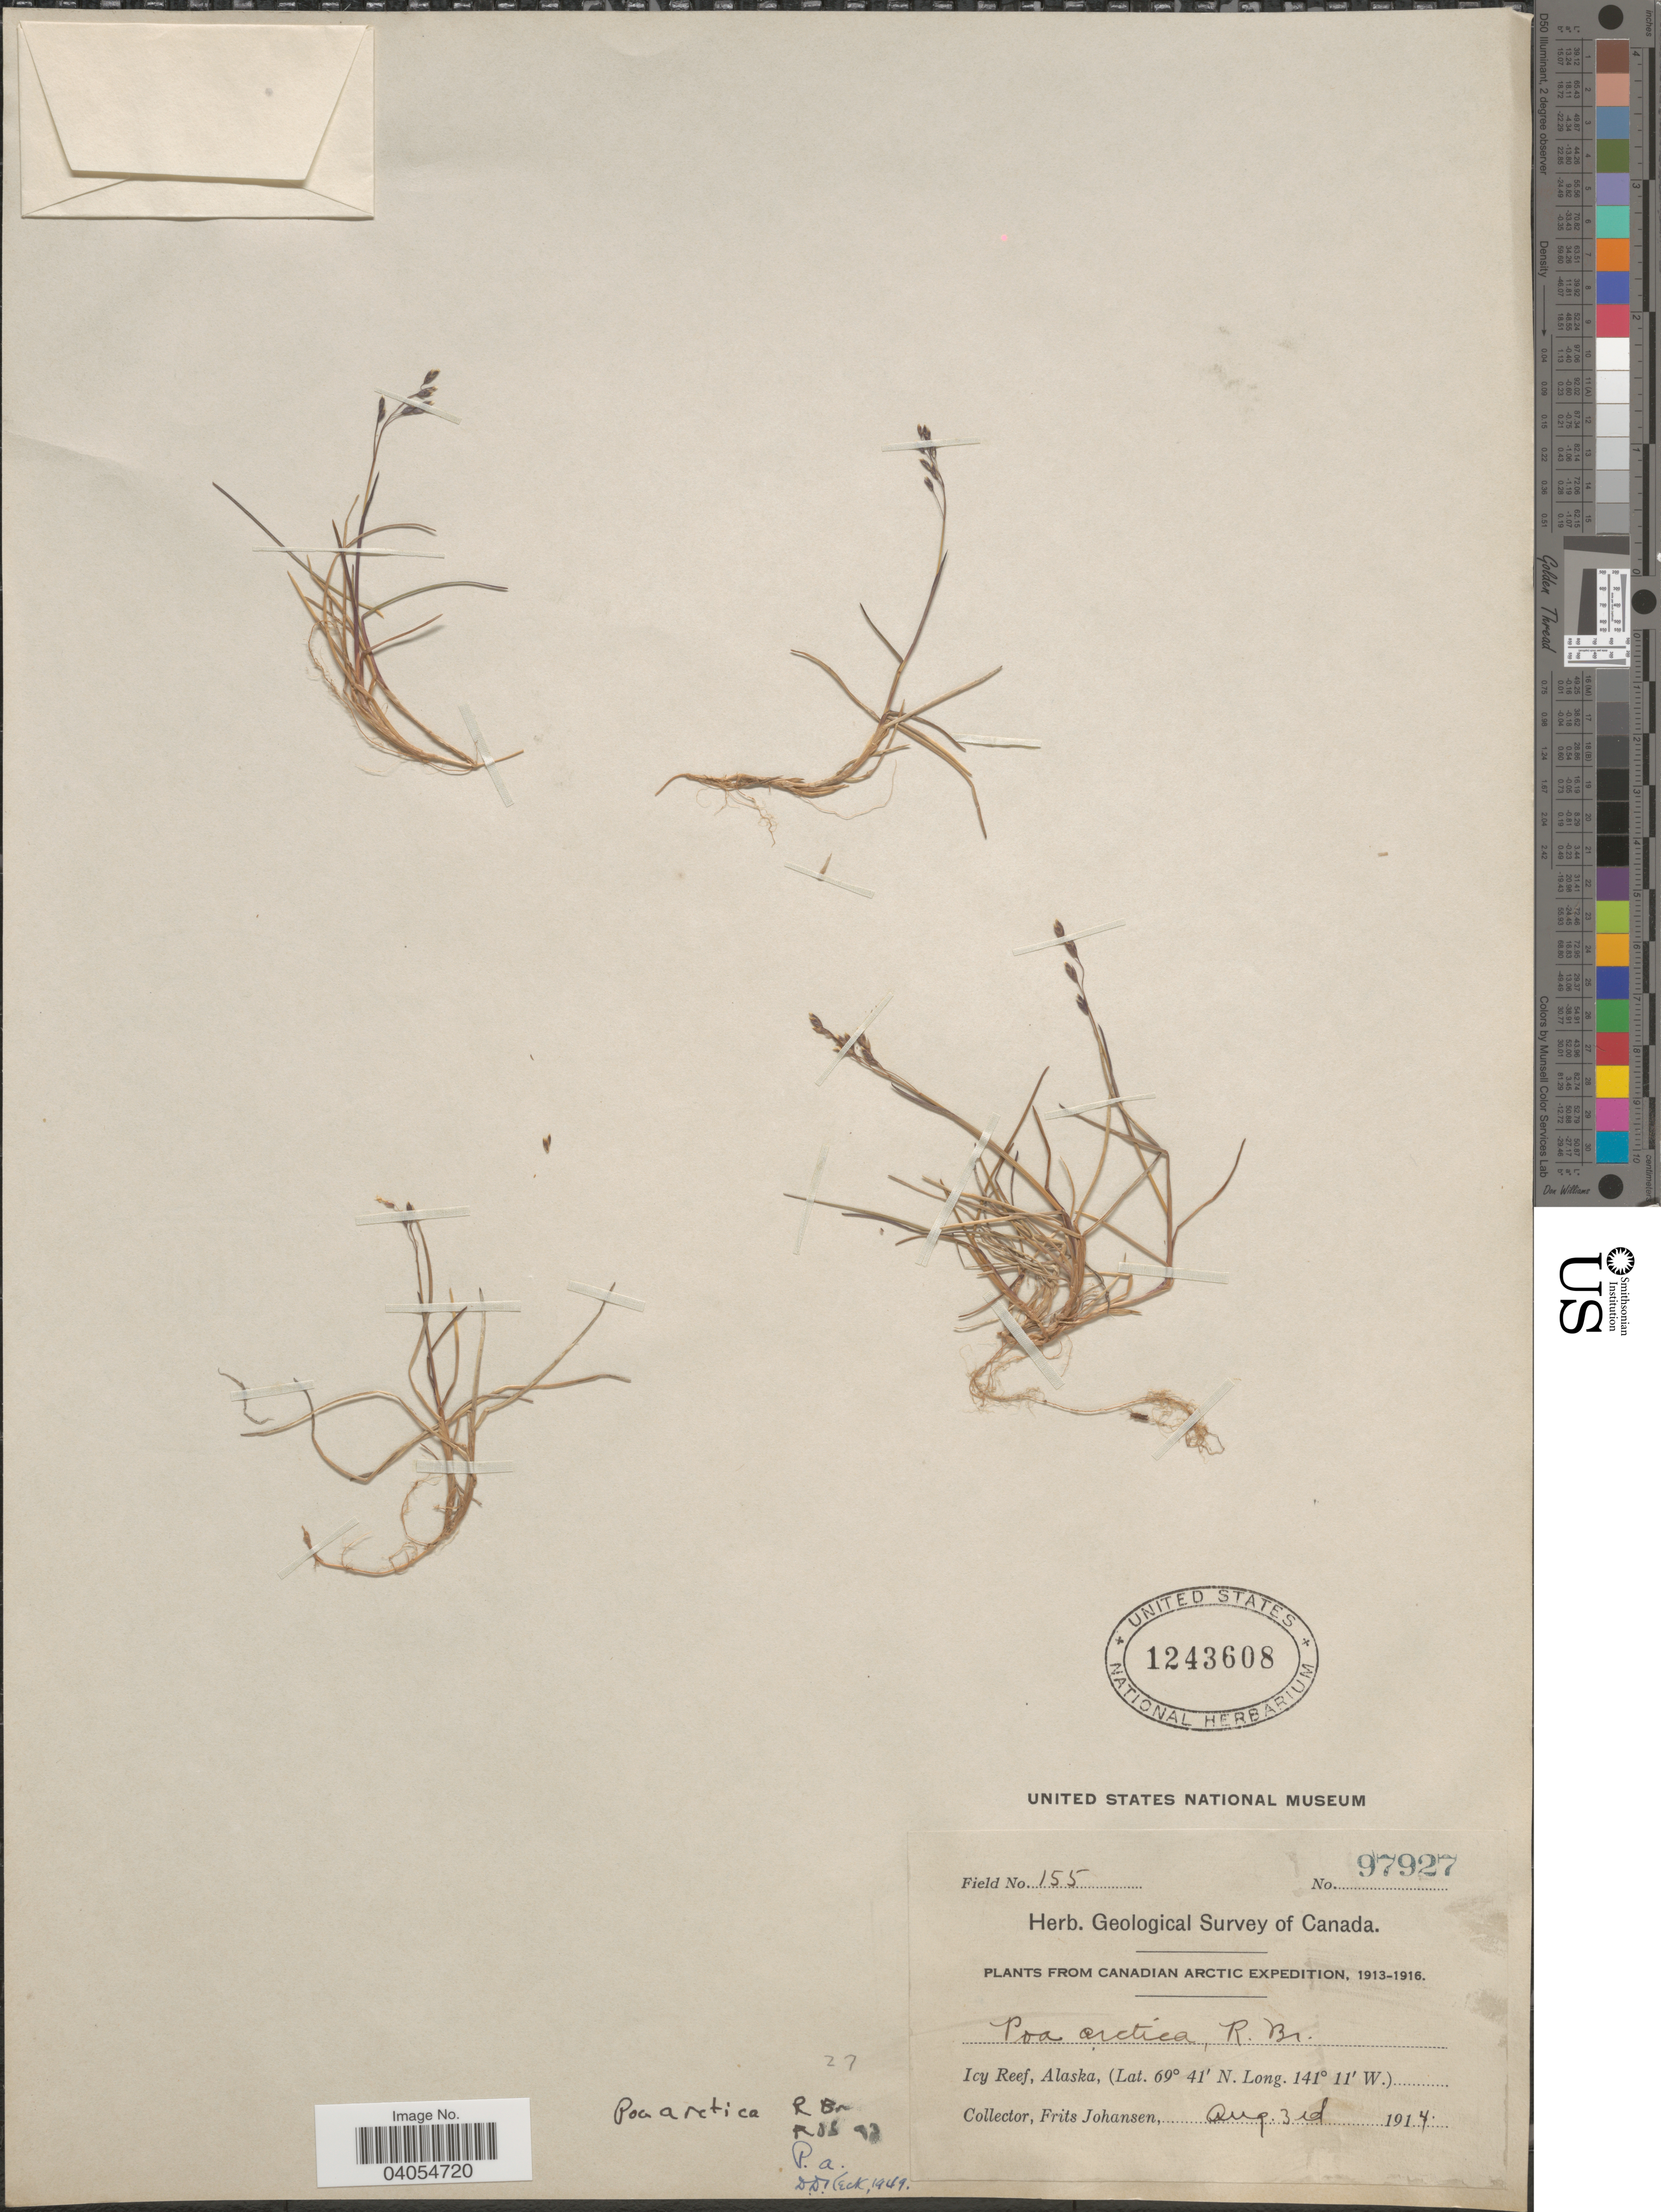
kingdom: Plantae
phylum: Tracheophyta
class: Liliopsida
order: Poales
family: Poaceae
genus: Poa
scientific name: Poa arctica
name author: R. Br.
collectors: F. Johansen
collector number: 97927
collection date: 1914-08-03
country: United States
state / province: Alaska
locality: Icy Reef.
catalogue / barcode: US 1243608